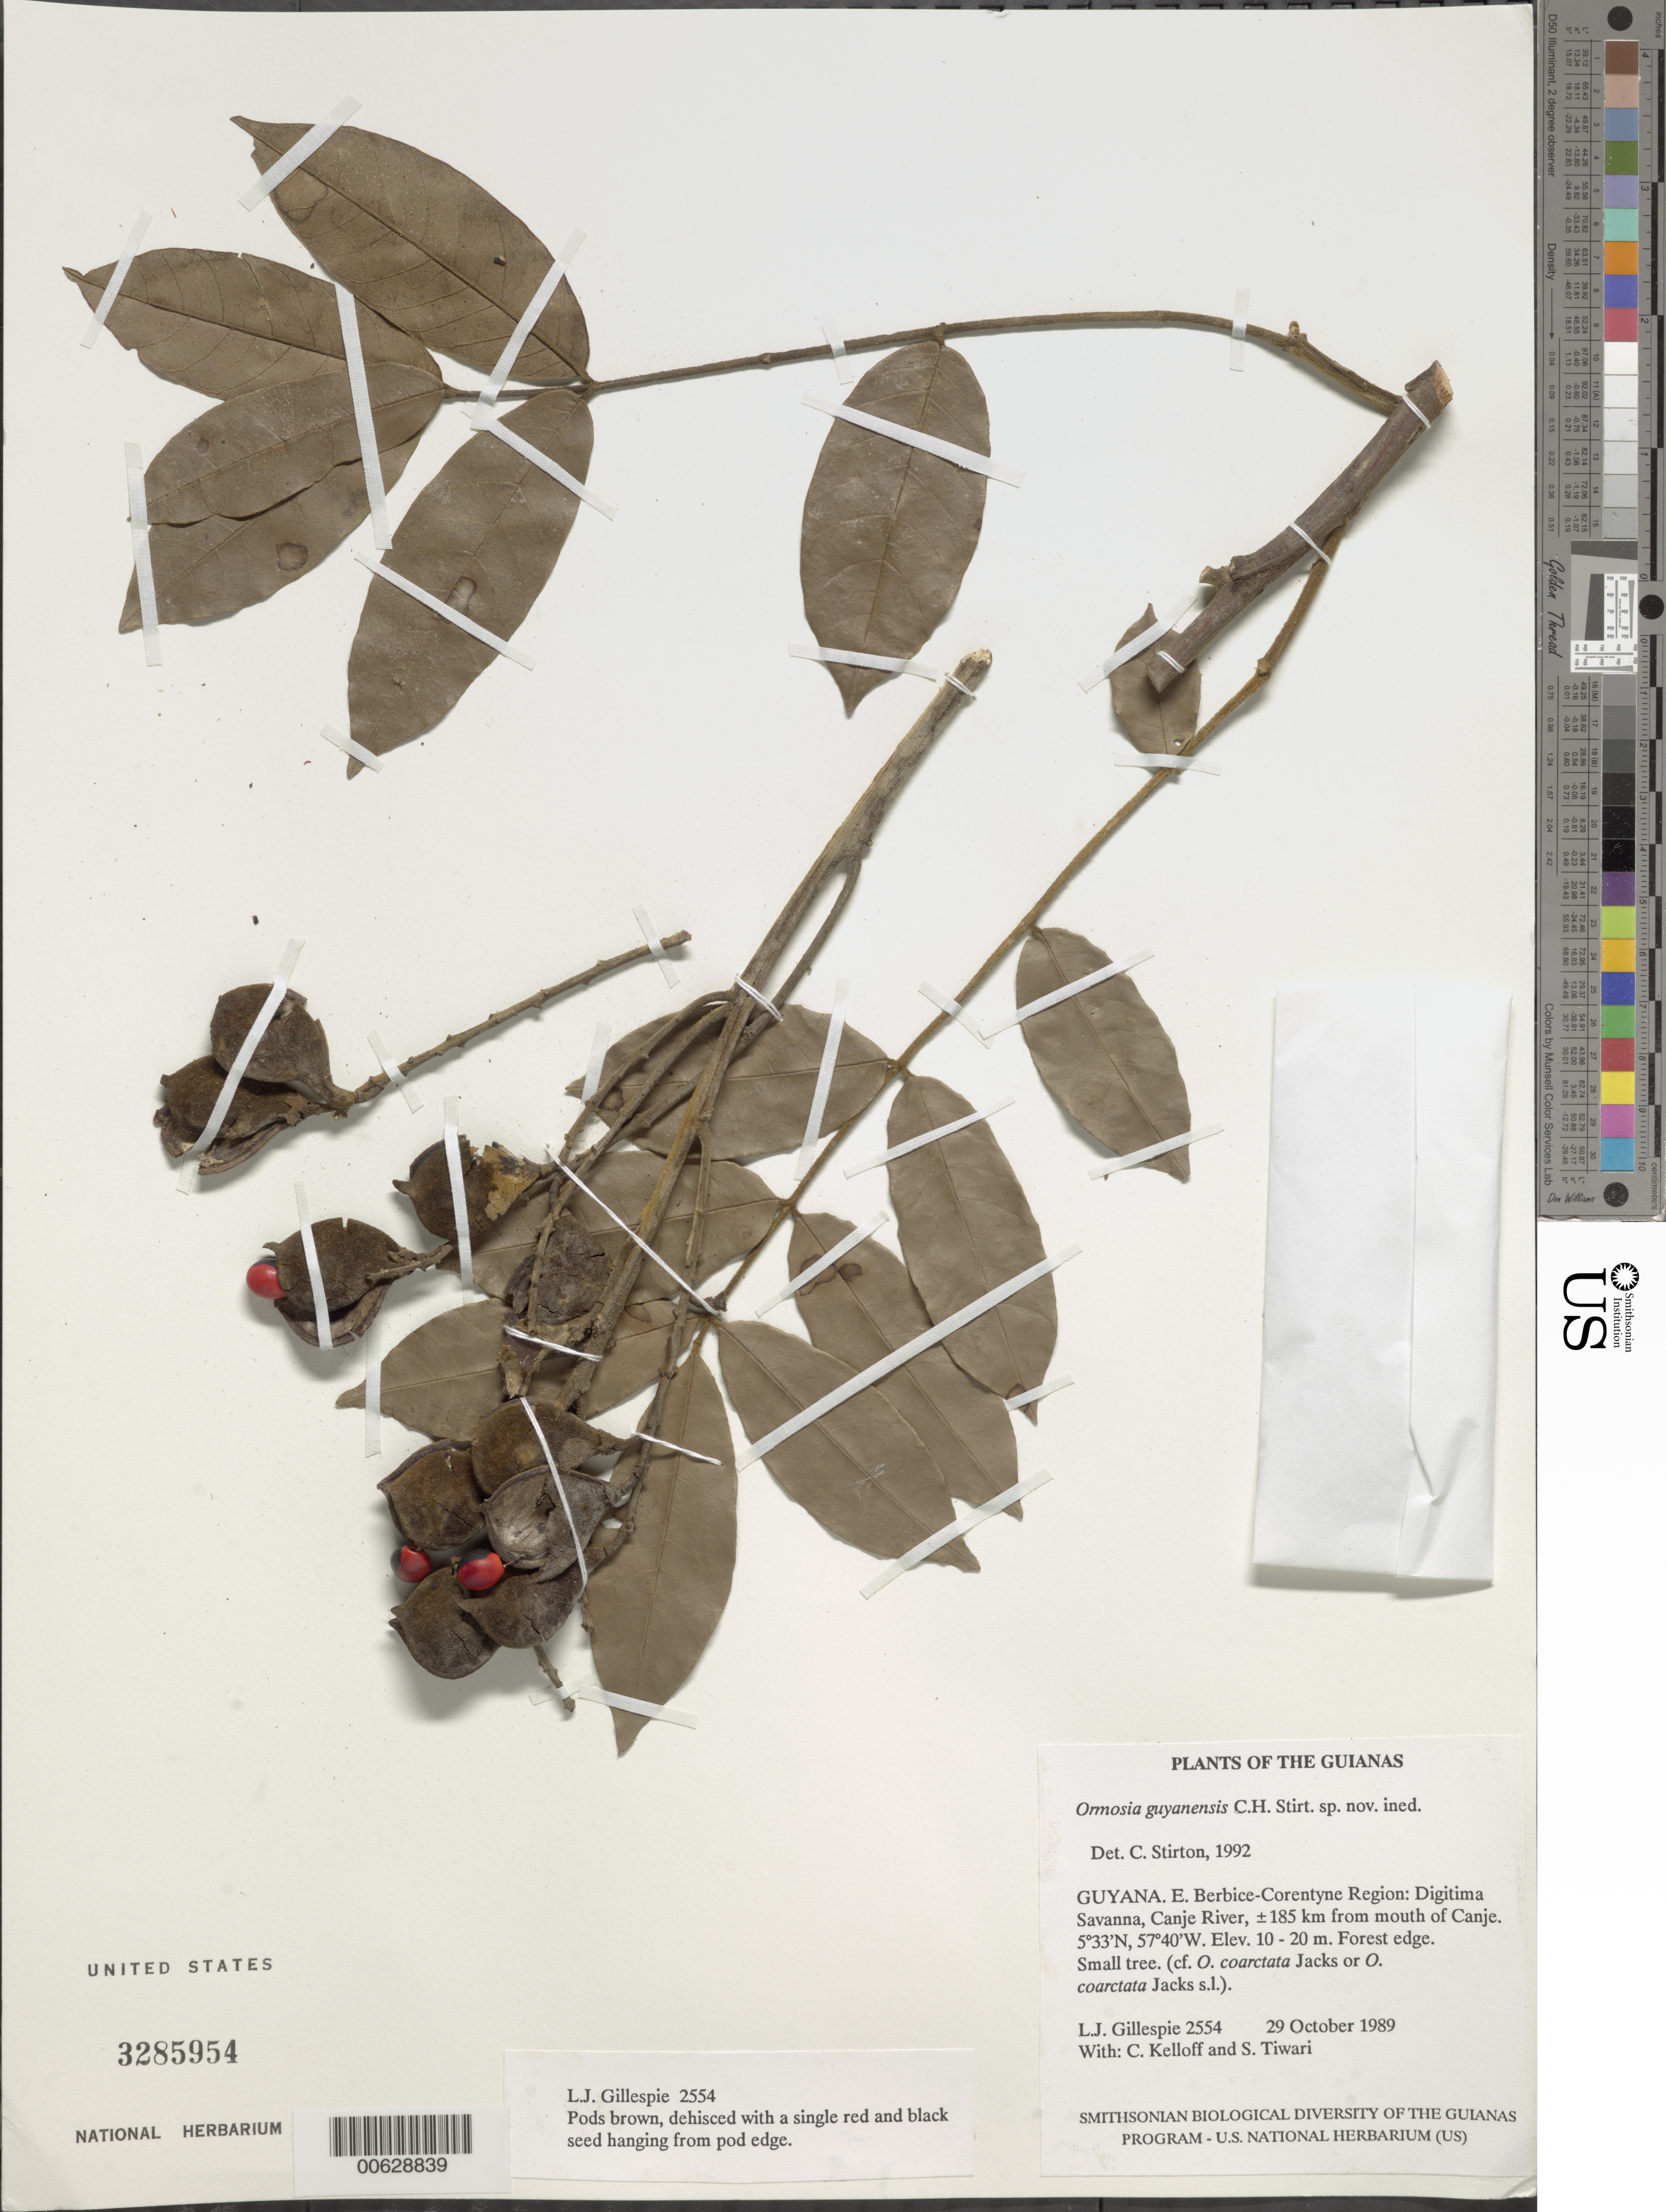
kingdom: Plantae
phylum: Tracheophyta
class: Magnoliopsida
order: Fabales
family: Fabaceae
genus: Ormosia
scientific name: Ormosia guyanensis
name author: C.H. Stirt.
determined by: Stirton, Charles H.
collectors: L. J. Gillespie, C. L. Kelloff & S. Tiwari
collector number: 2554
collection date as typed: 30 October 1989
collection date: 1989-10-30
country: Guyana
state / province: E. Berbice-Corentyne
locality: Digitima Savanna, Canje River, ±185 km from mouth of Canje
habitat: Forest edge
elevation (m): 10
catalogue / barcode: US 3285954